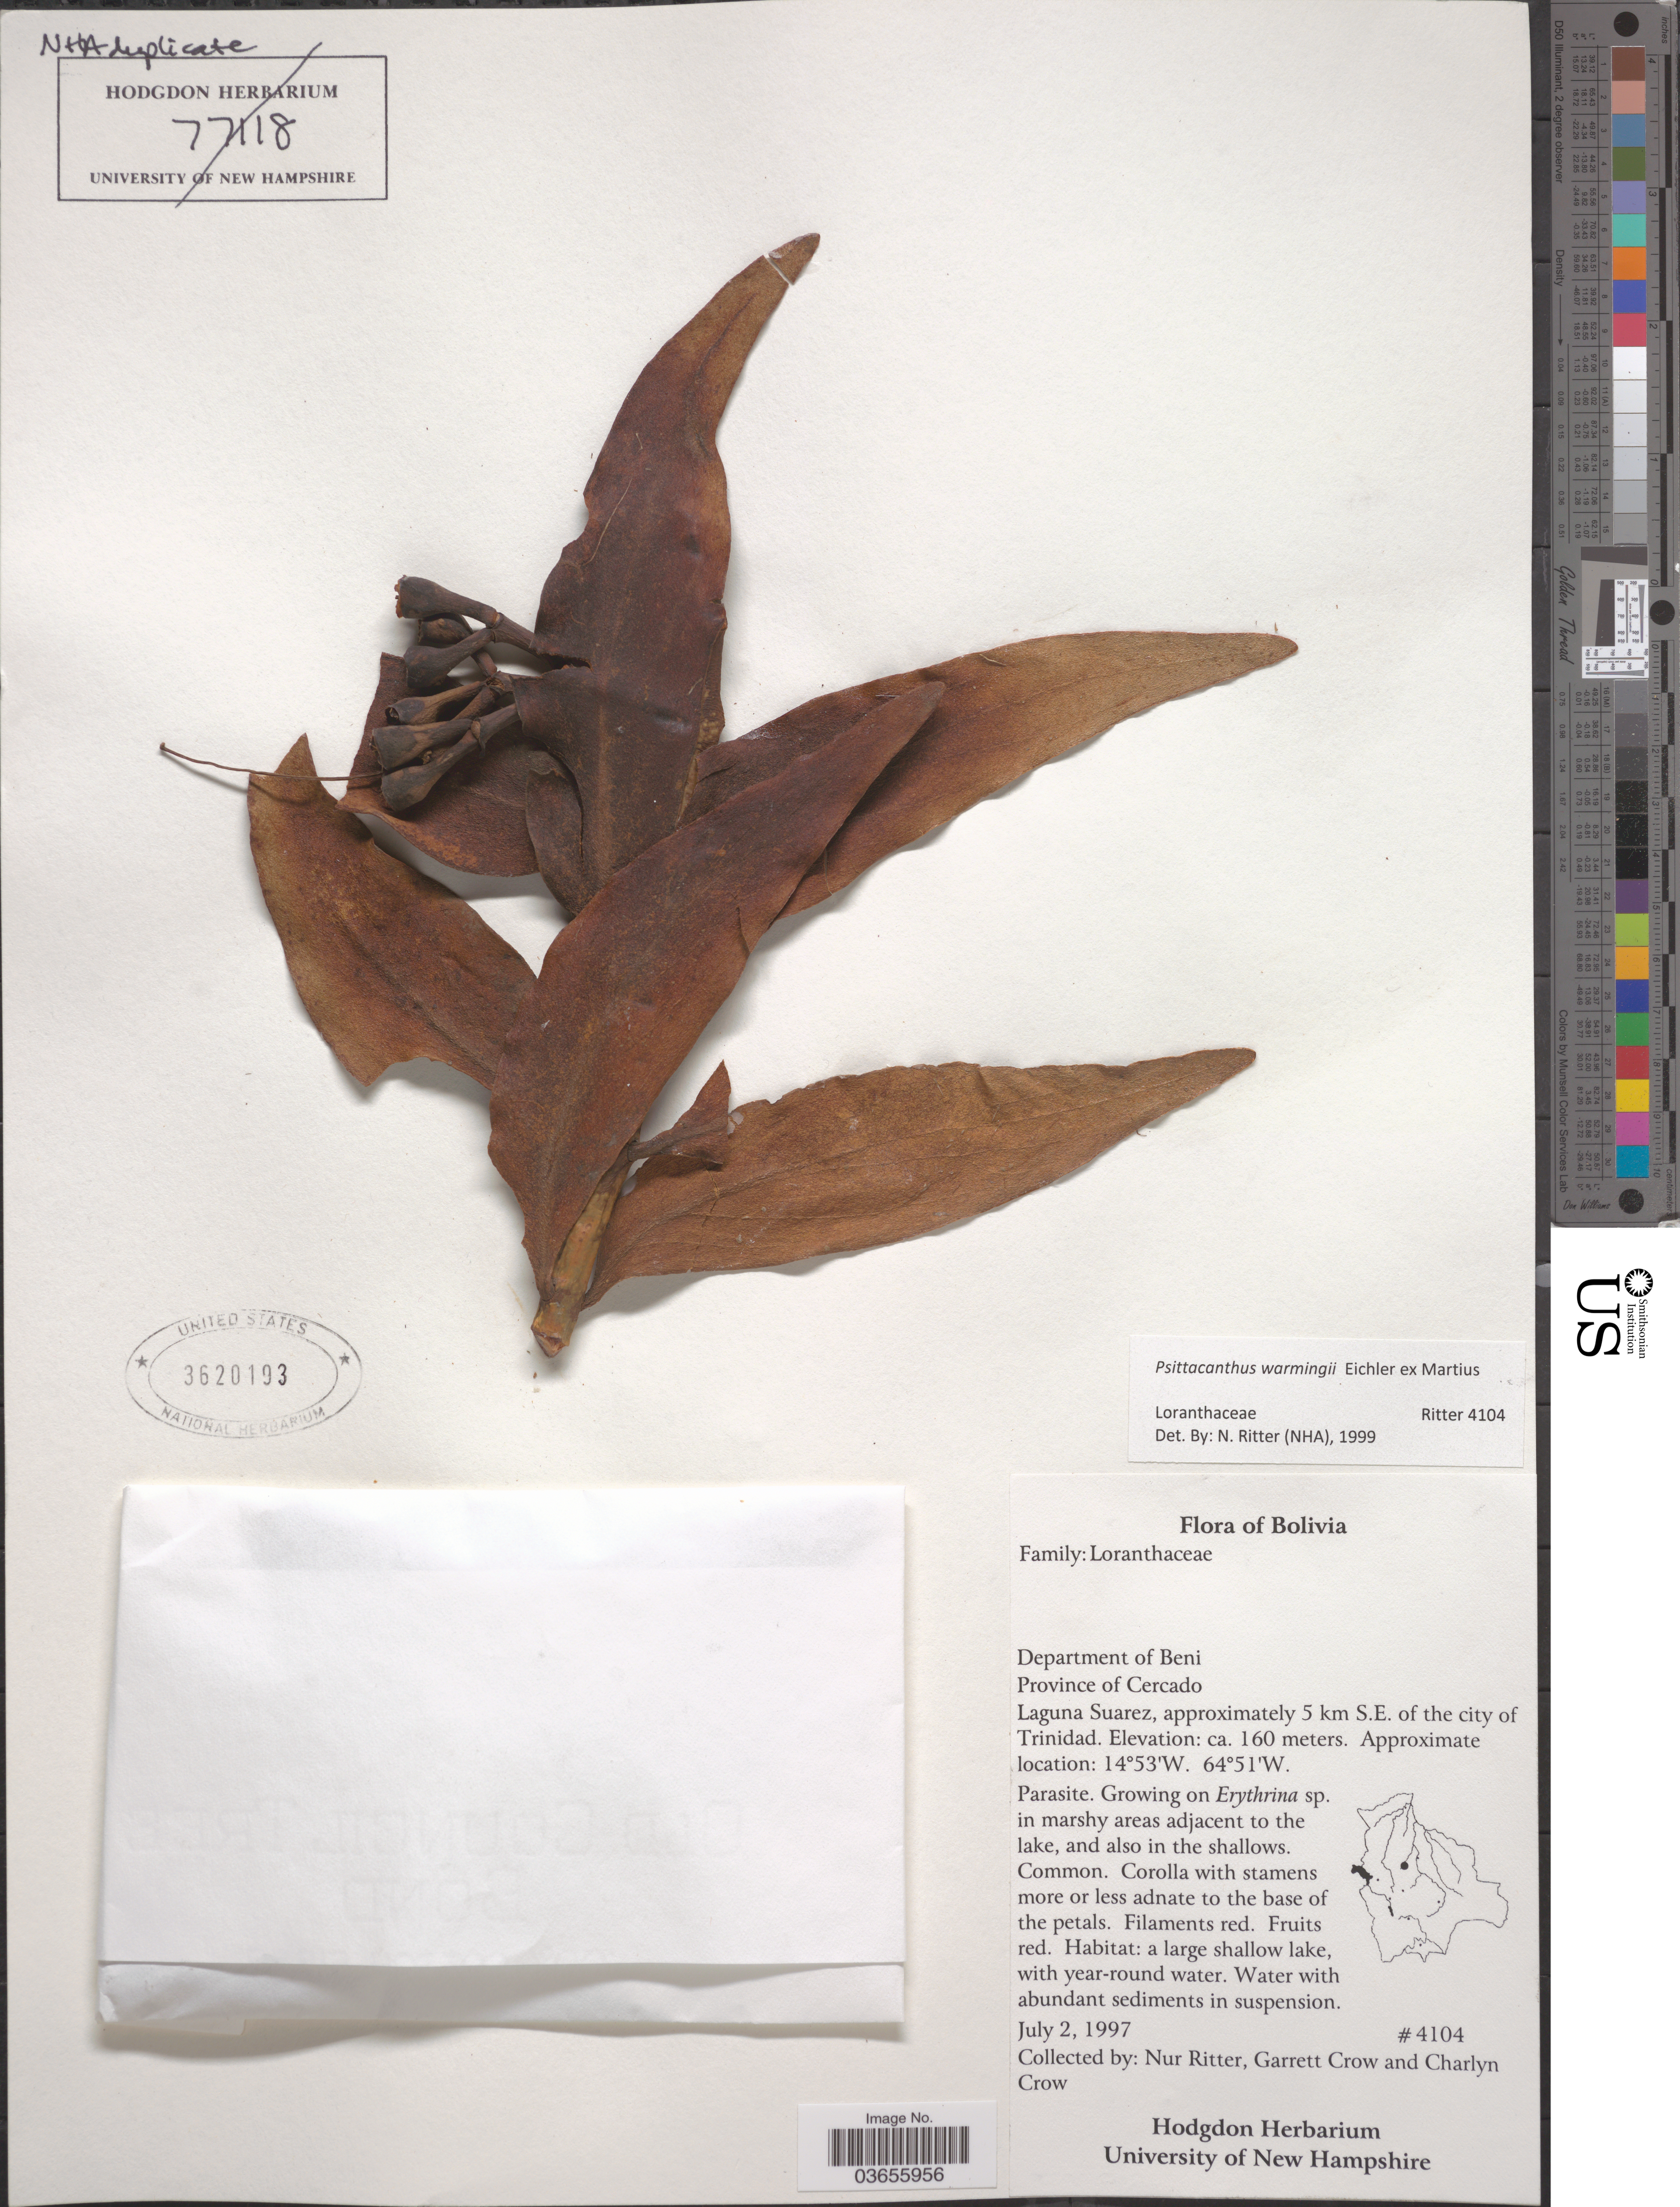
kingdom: Plantae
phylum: Tracheophyta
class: Magnoliopsida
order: Santalales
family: Loranthaceae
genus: Psittacanthus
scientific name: Psittacanthus warmingii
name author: Eichler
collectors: N. Ritter, G. E. Crow & C. Crow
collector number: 4104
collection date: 1997-07-02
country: Bolivia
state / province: Beni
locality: Department of Beni. Province of Cercado. Laguna Suarez, approximately 5 km S.E. of the city of Trinidad.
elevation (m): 160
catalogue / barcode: US 3620193